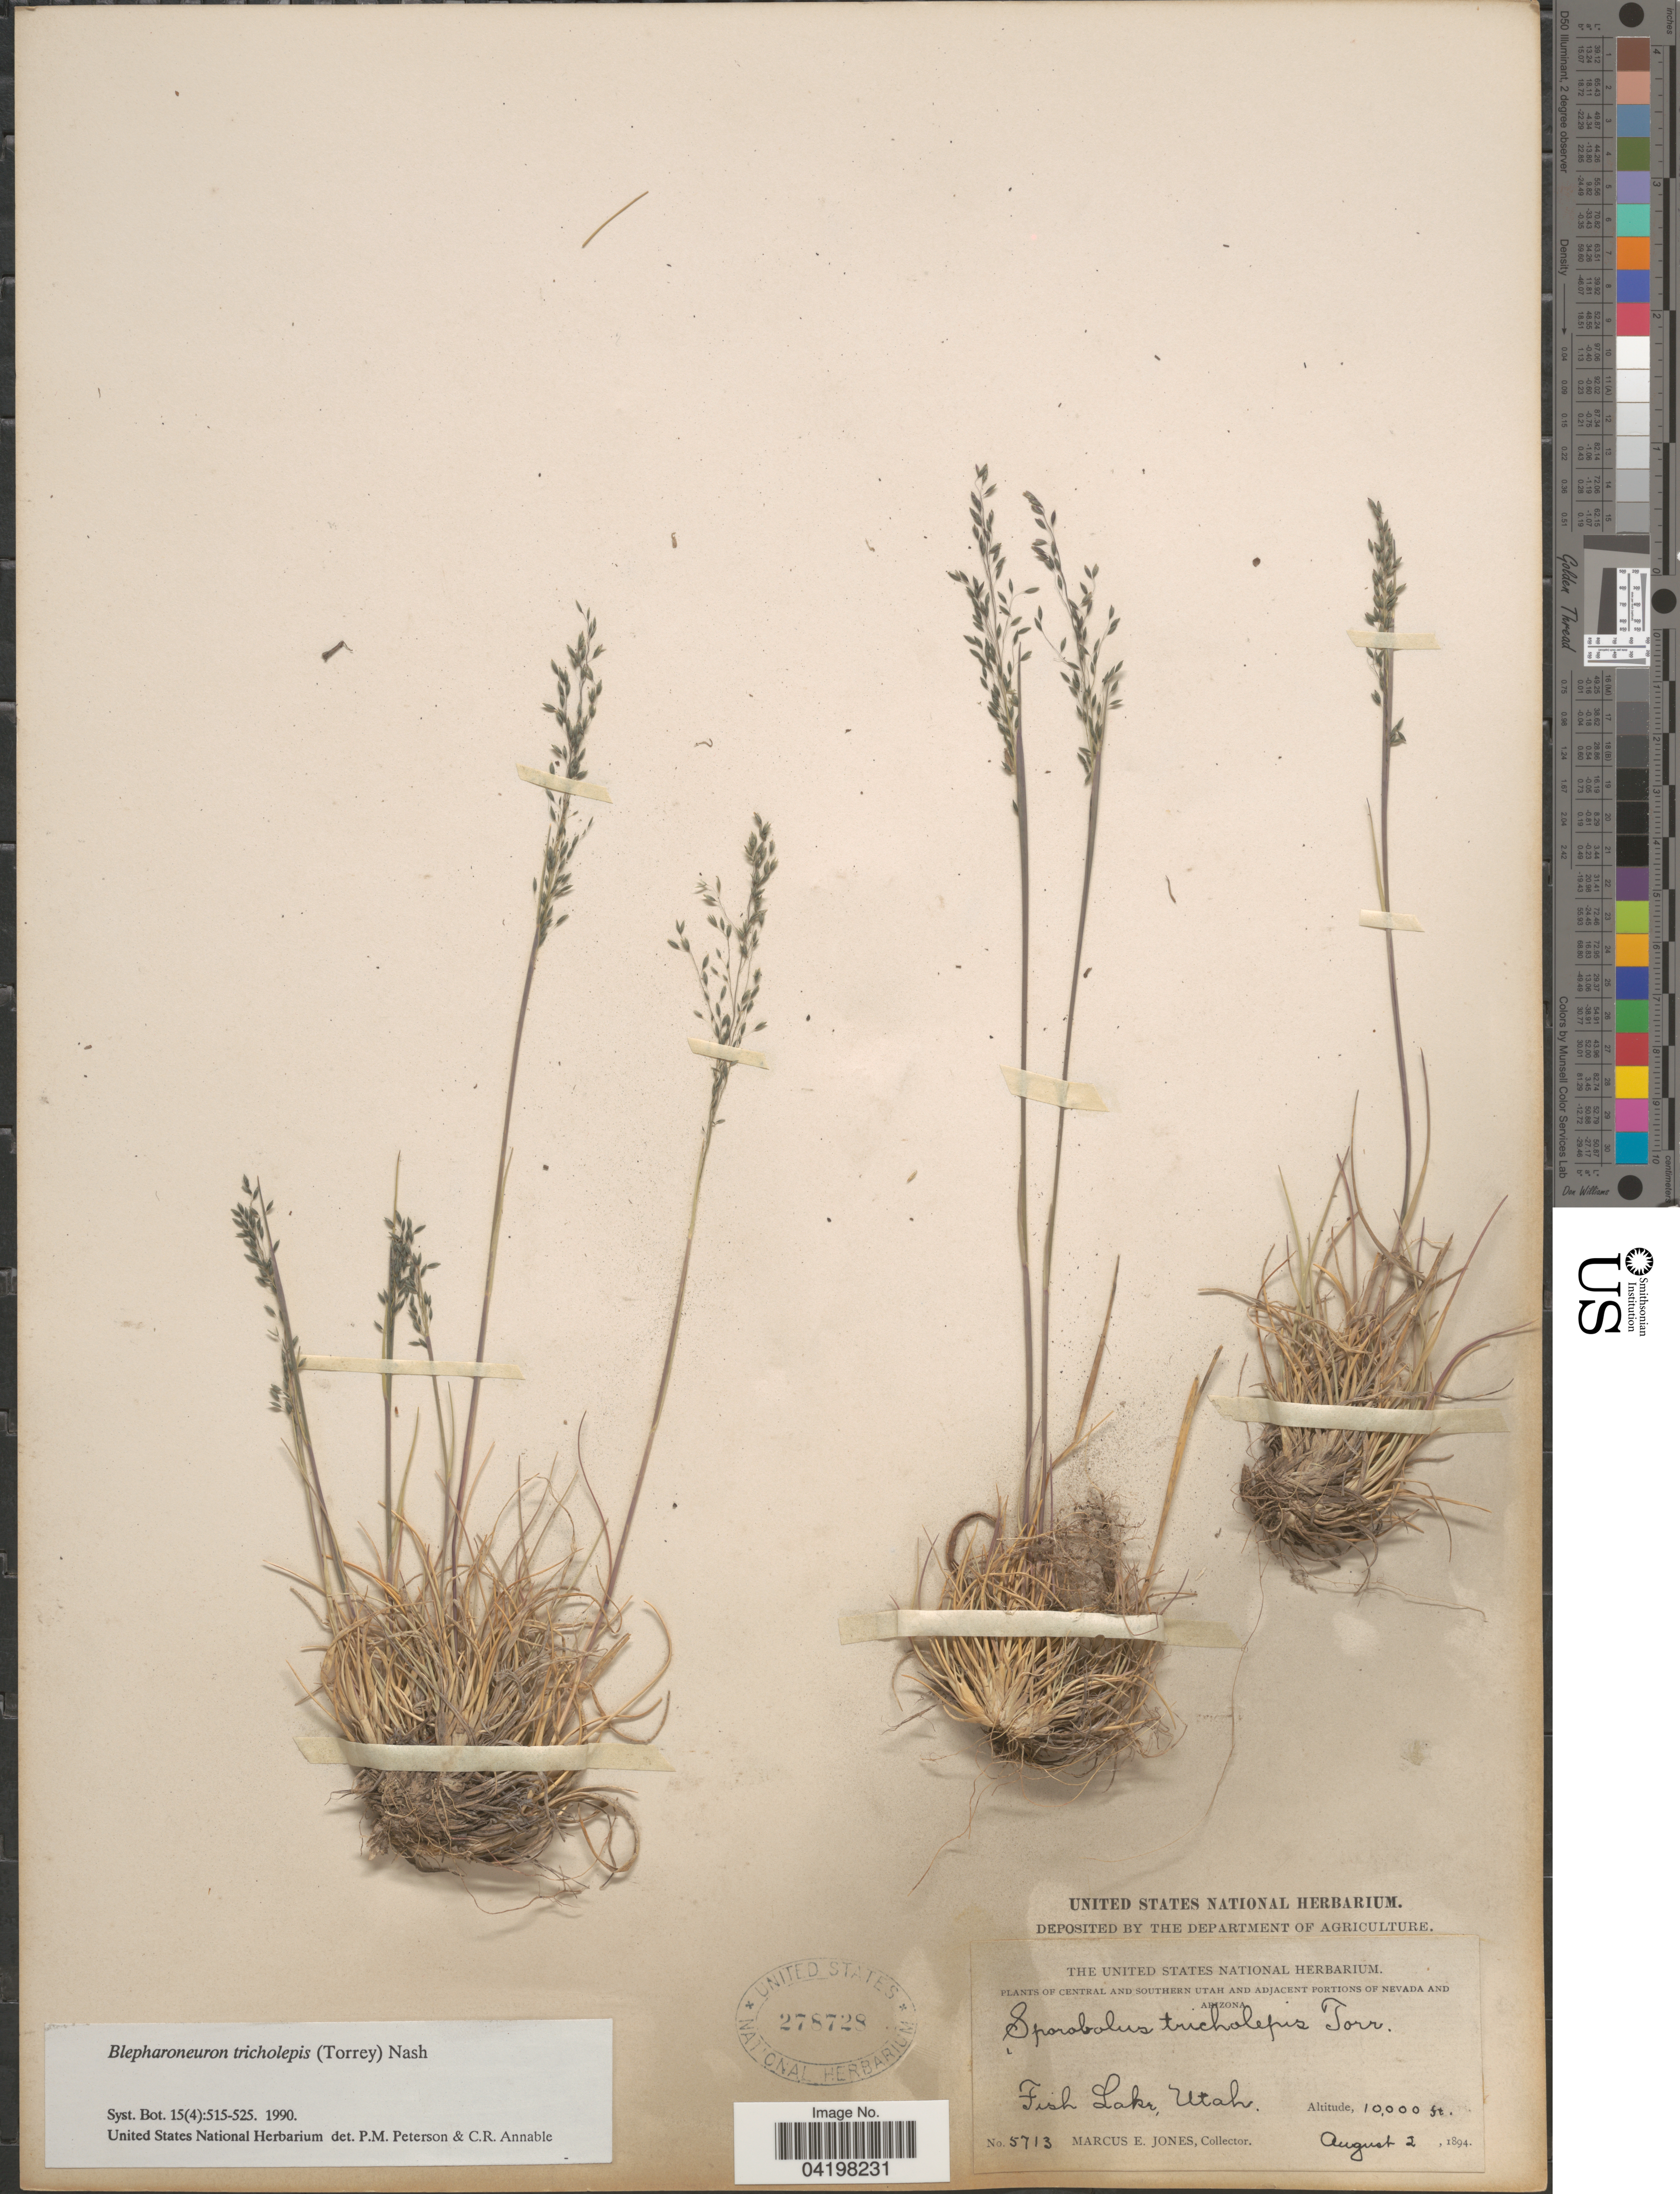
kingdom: Plantae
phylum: Tracheophyta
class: Liliopsida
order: Poales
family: Poaceae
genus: Muhlenbergia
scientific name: Muhlenbergia tricholepis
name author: (Torr.) Columbus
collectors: M. E. Jones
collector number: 5713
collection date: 1894-08-02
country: United States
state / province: Utah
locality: Central and Southern Utah. Fish Lake.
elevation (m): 3048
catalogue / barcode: US 278728